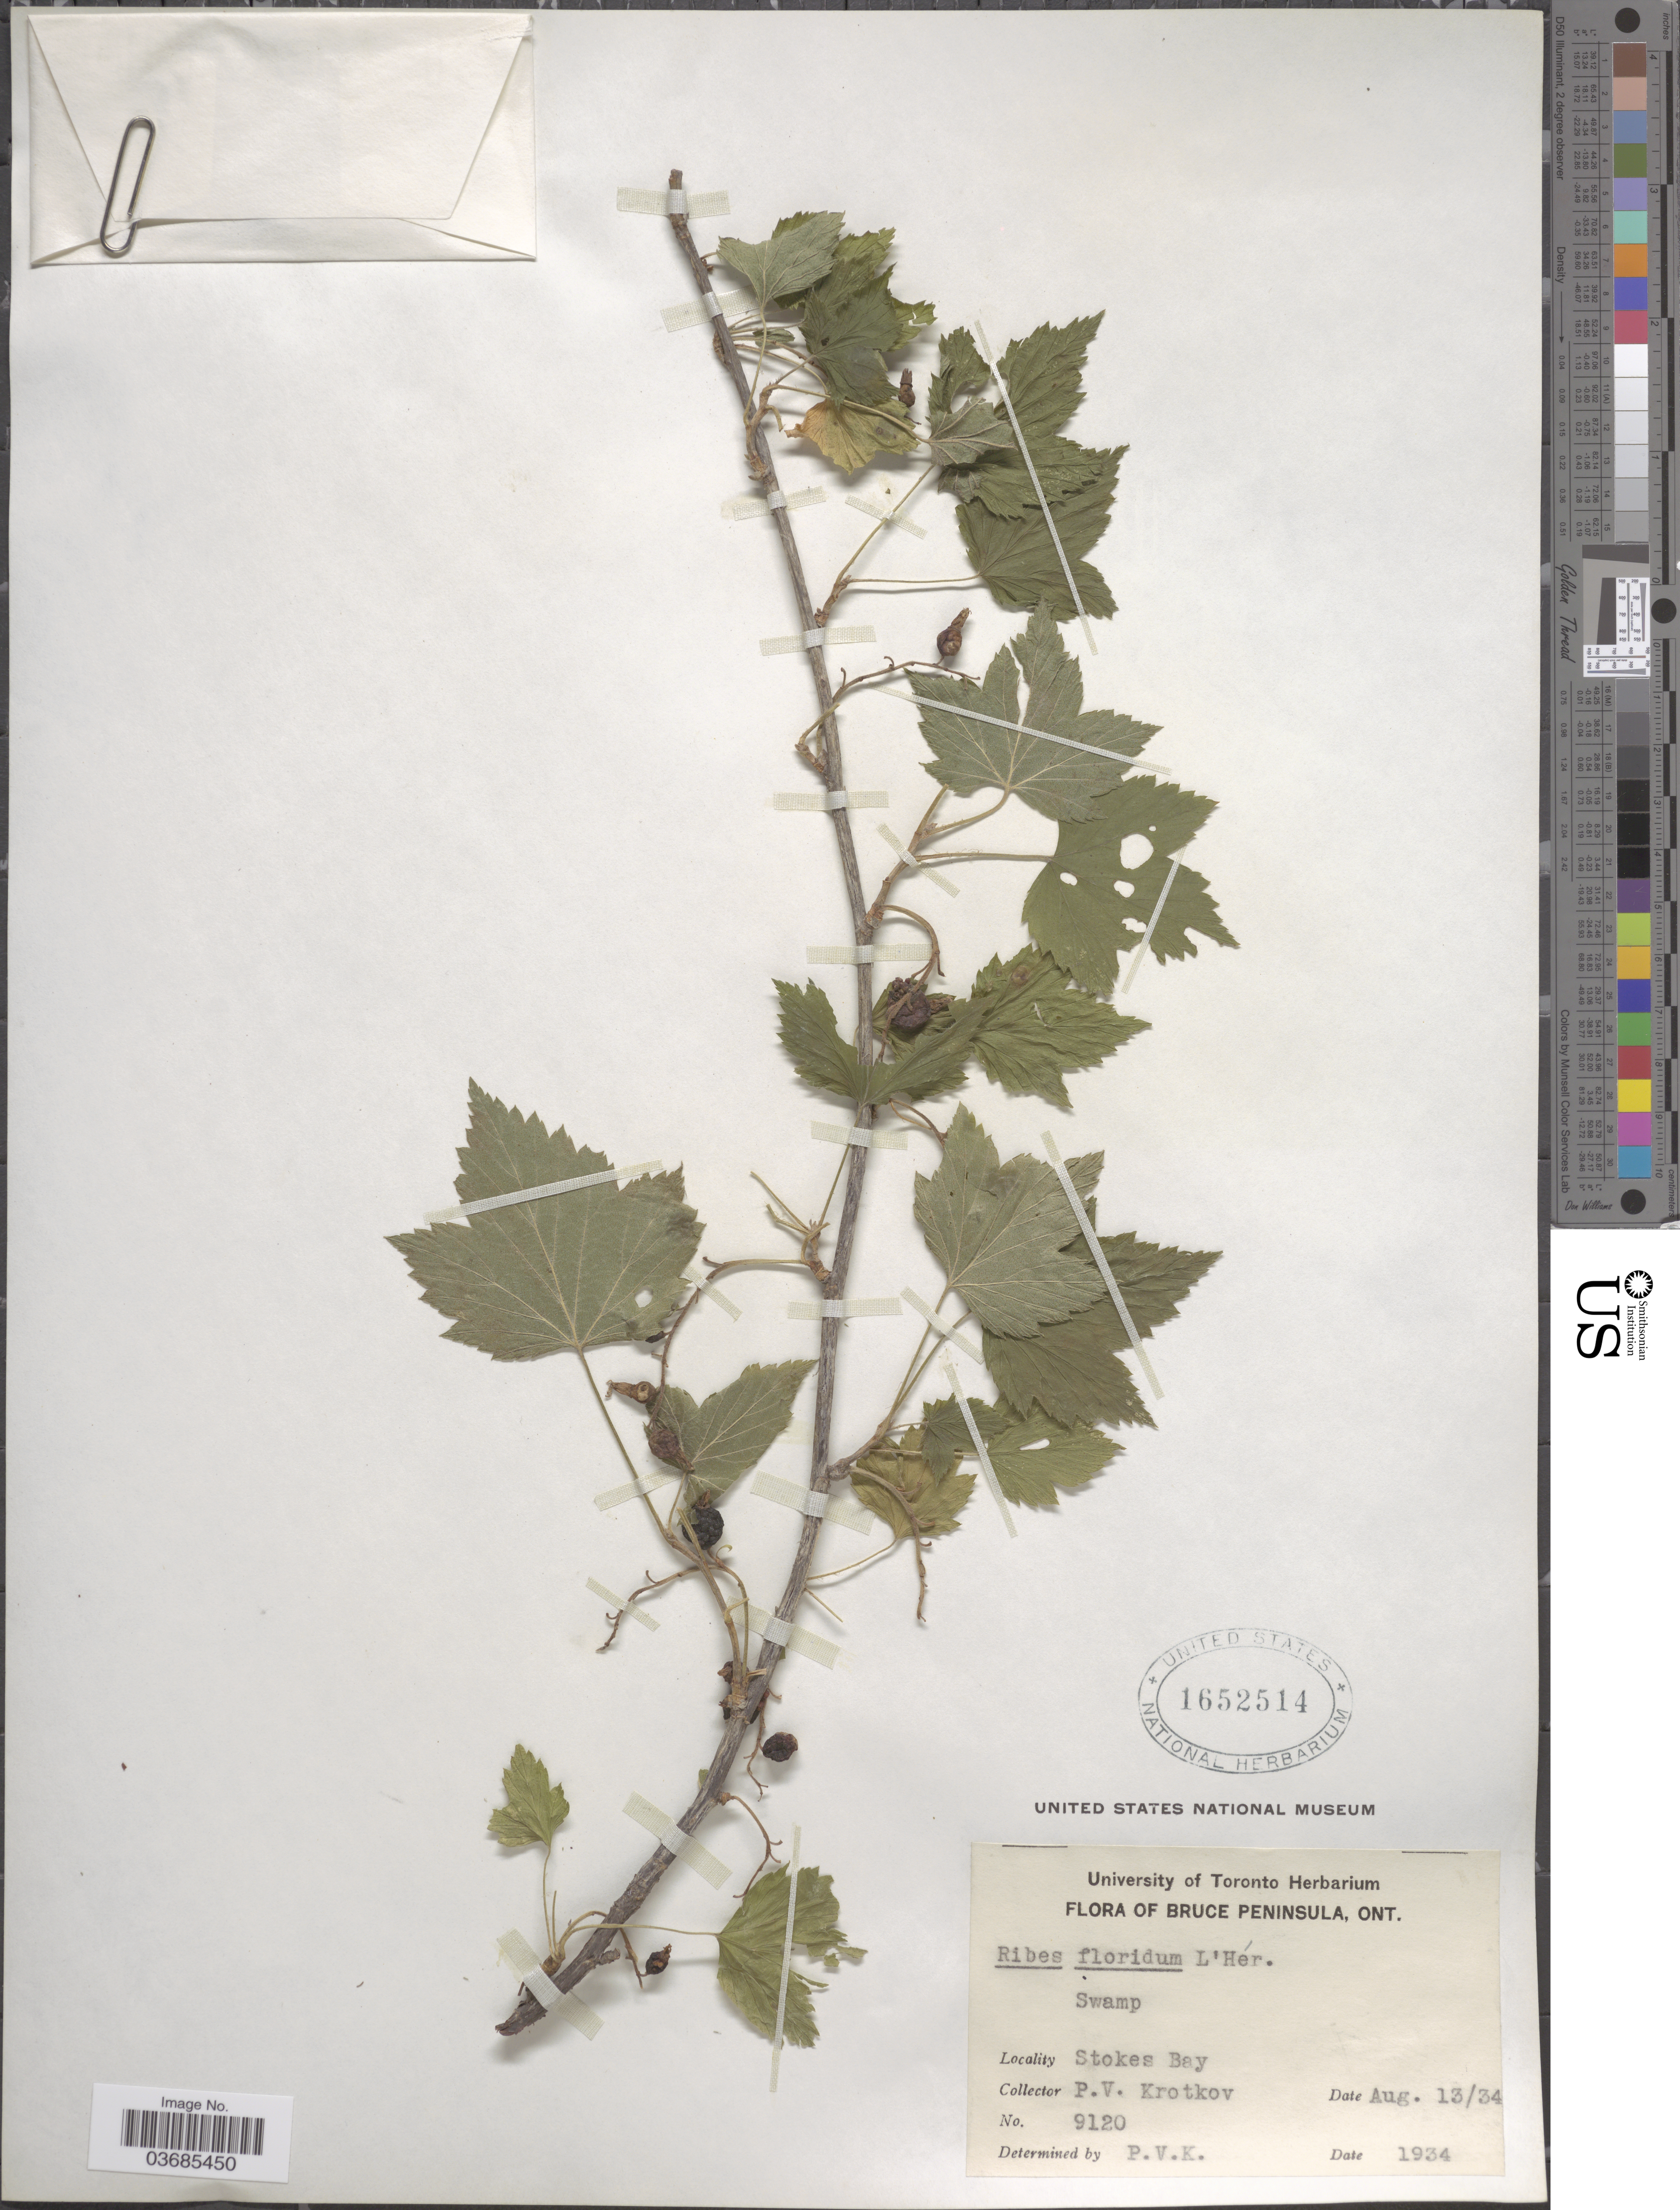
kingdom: Plantae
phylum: Tracheophyta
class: Magnoliopsida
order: Saxifragales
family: Grossulariaceae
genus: Ribes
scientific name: Ribes americanum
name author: Mill.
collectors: P. V. Krotkov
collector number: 9120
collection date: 1934-08-13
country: Canada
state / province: Ontario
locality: Bruce Peninsula. Stokes Bay.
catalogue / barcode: US 1652514